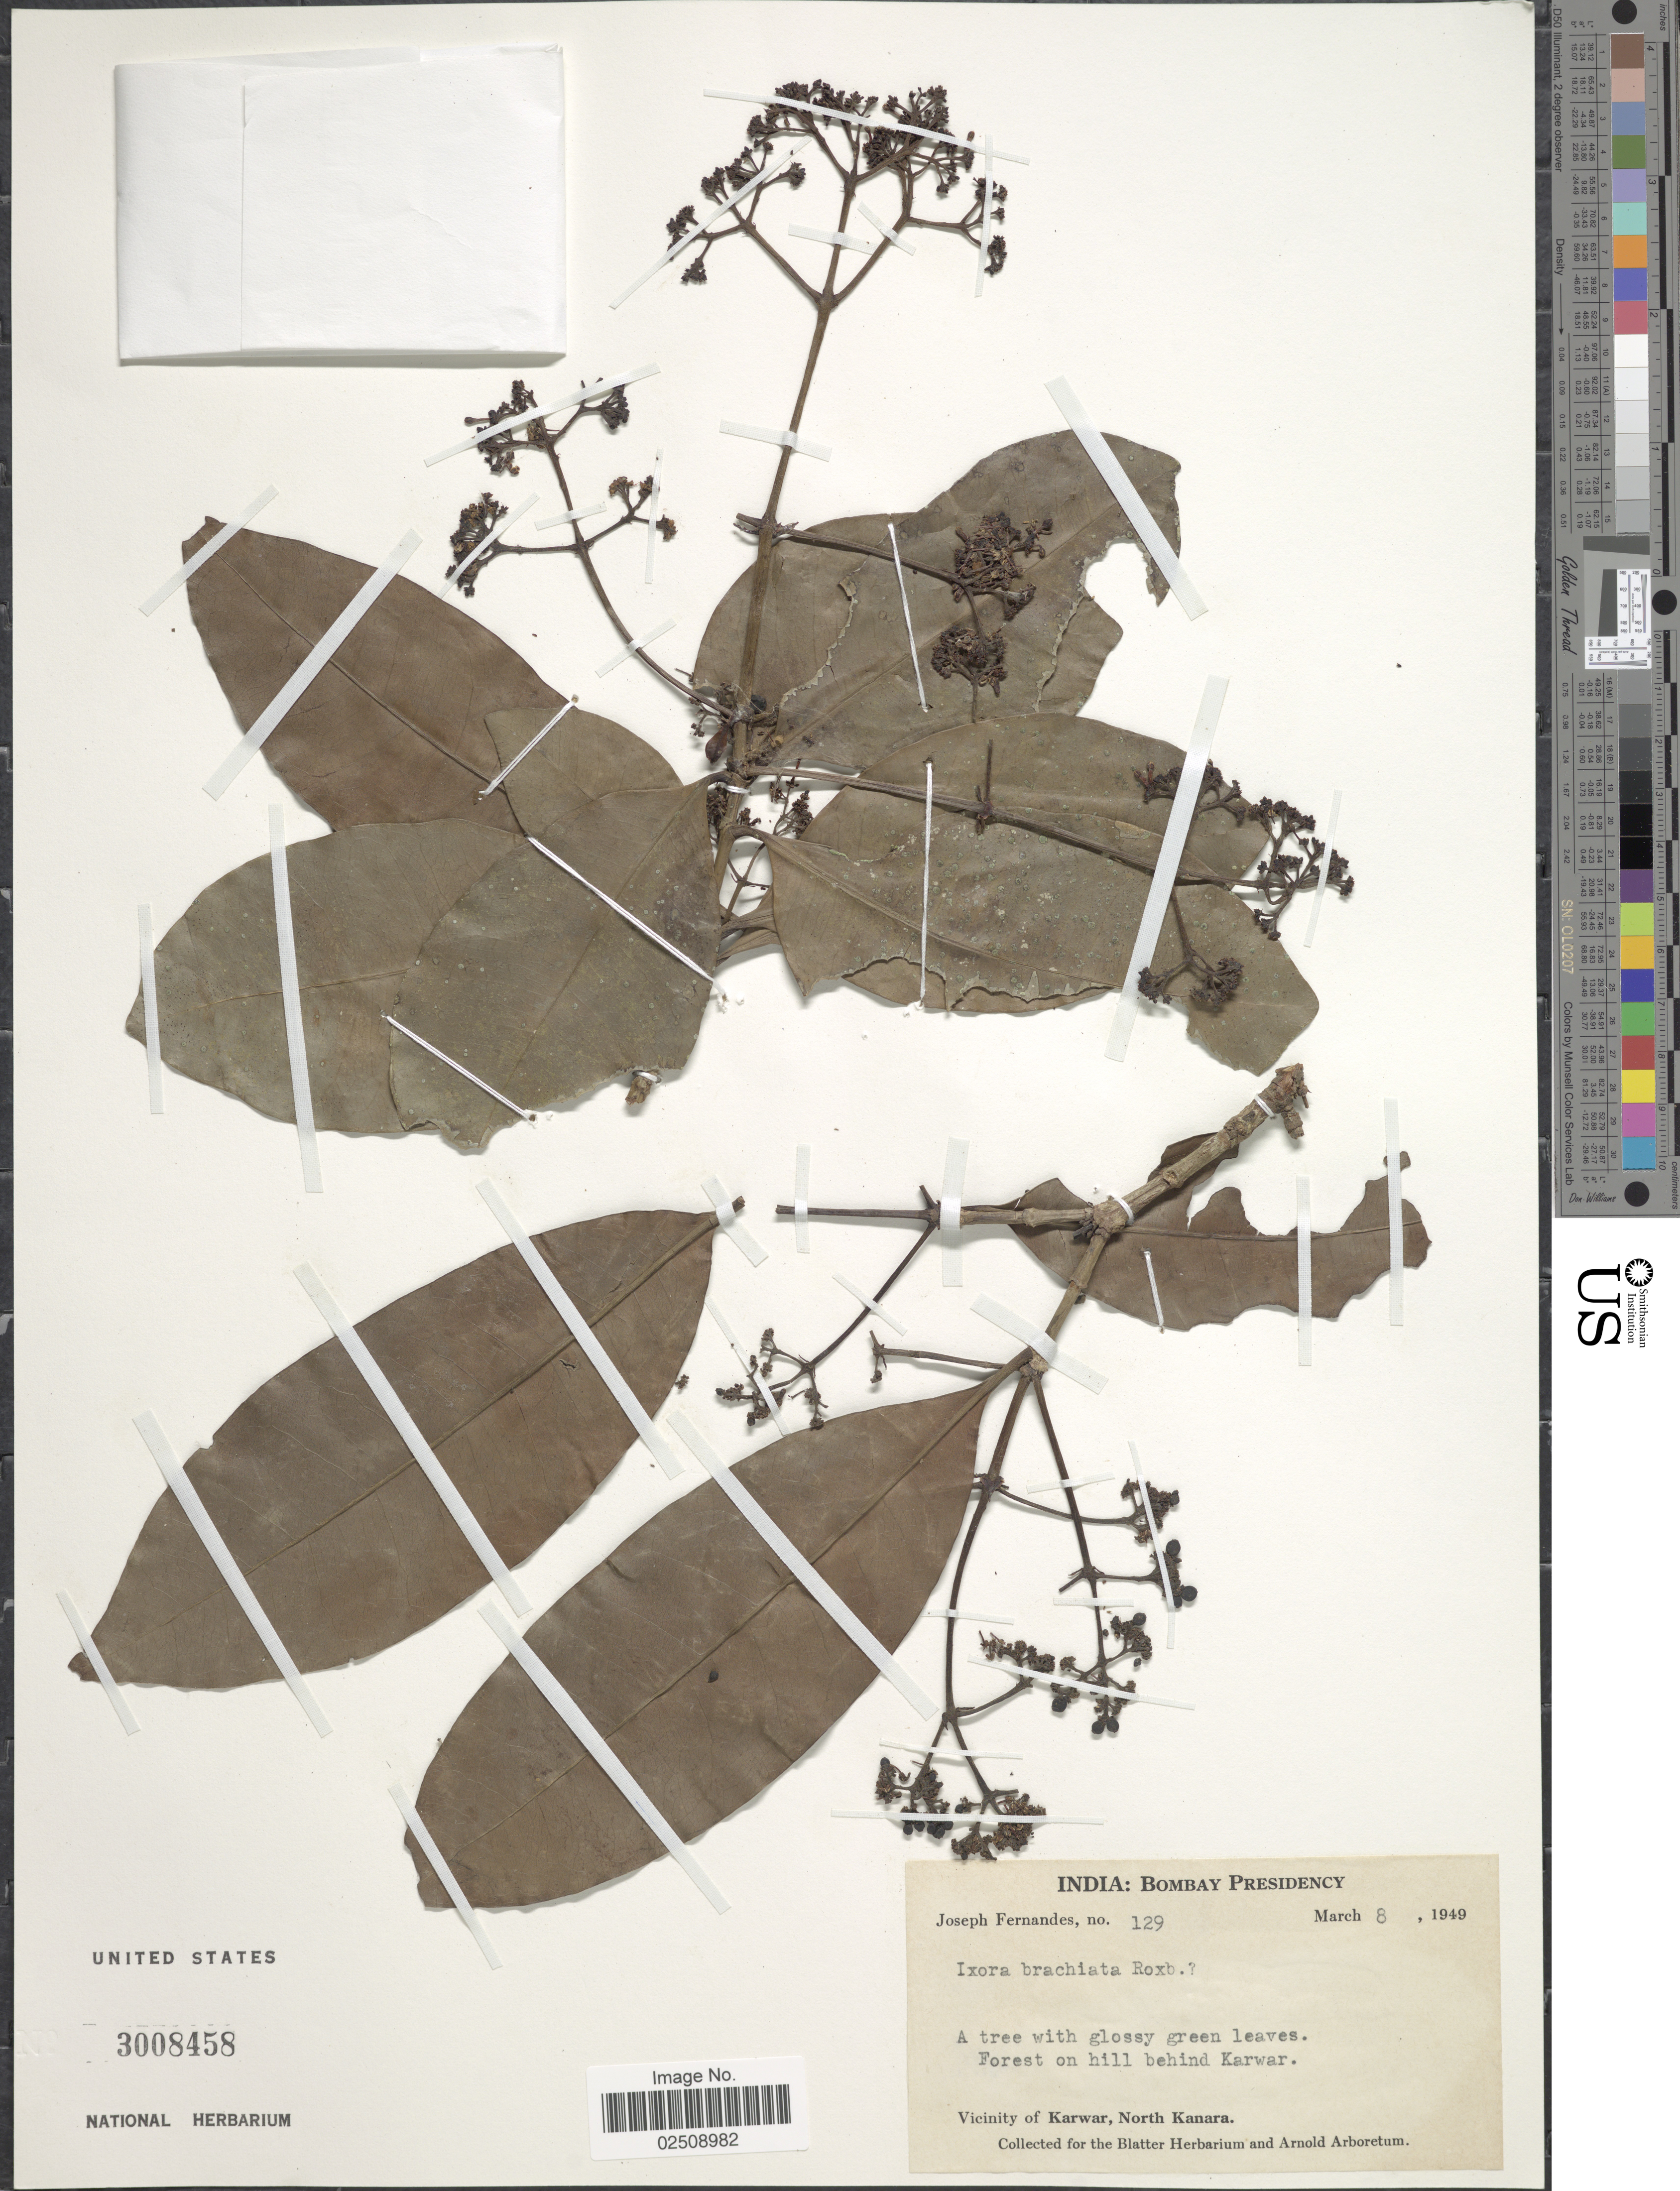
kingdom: Plantae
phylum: Tracheophyta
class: Magnoliopsida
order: Gentianales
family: Rubiaceae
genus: Ixora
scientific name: Ixora brachiata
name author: Roxb.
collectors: J. Fernandes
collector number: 129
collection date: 1949-03-08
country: India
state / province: Karnataka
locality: Bombay Presidency. Vicinity of Karwar, North Kanara.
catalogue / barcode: US 3008458